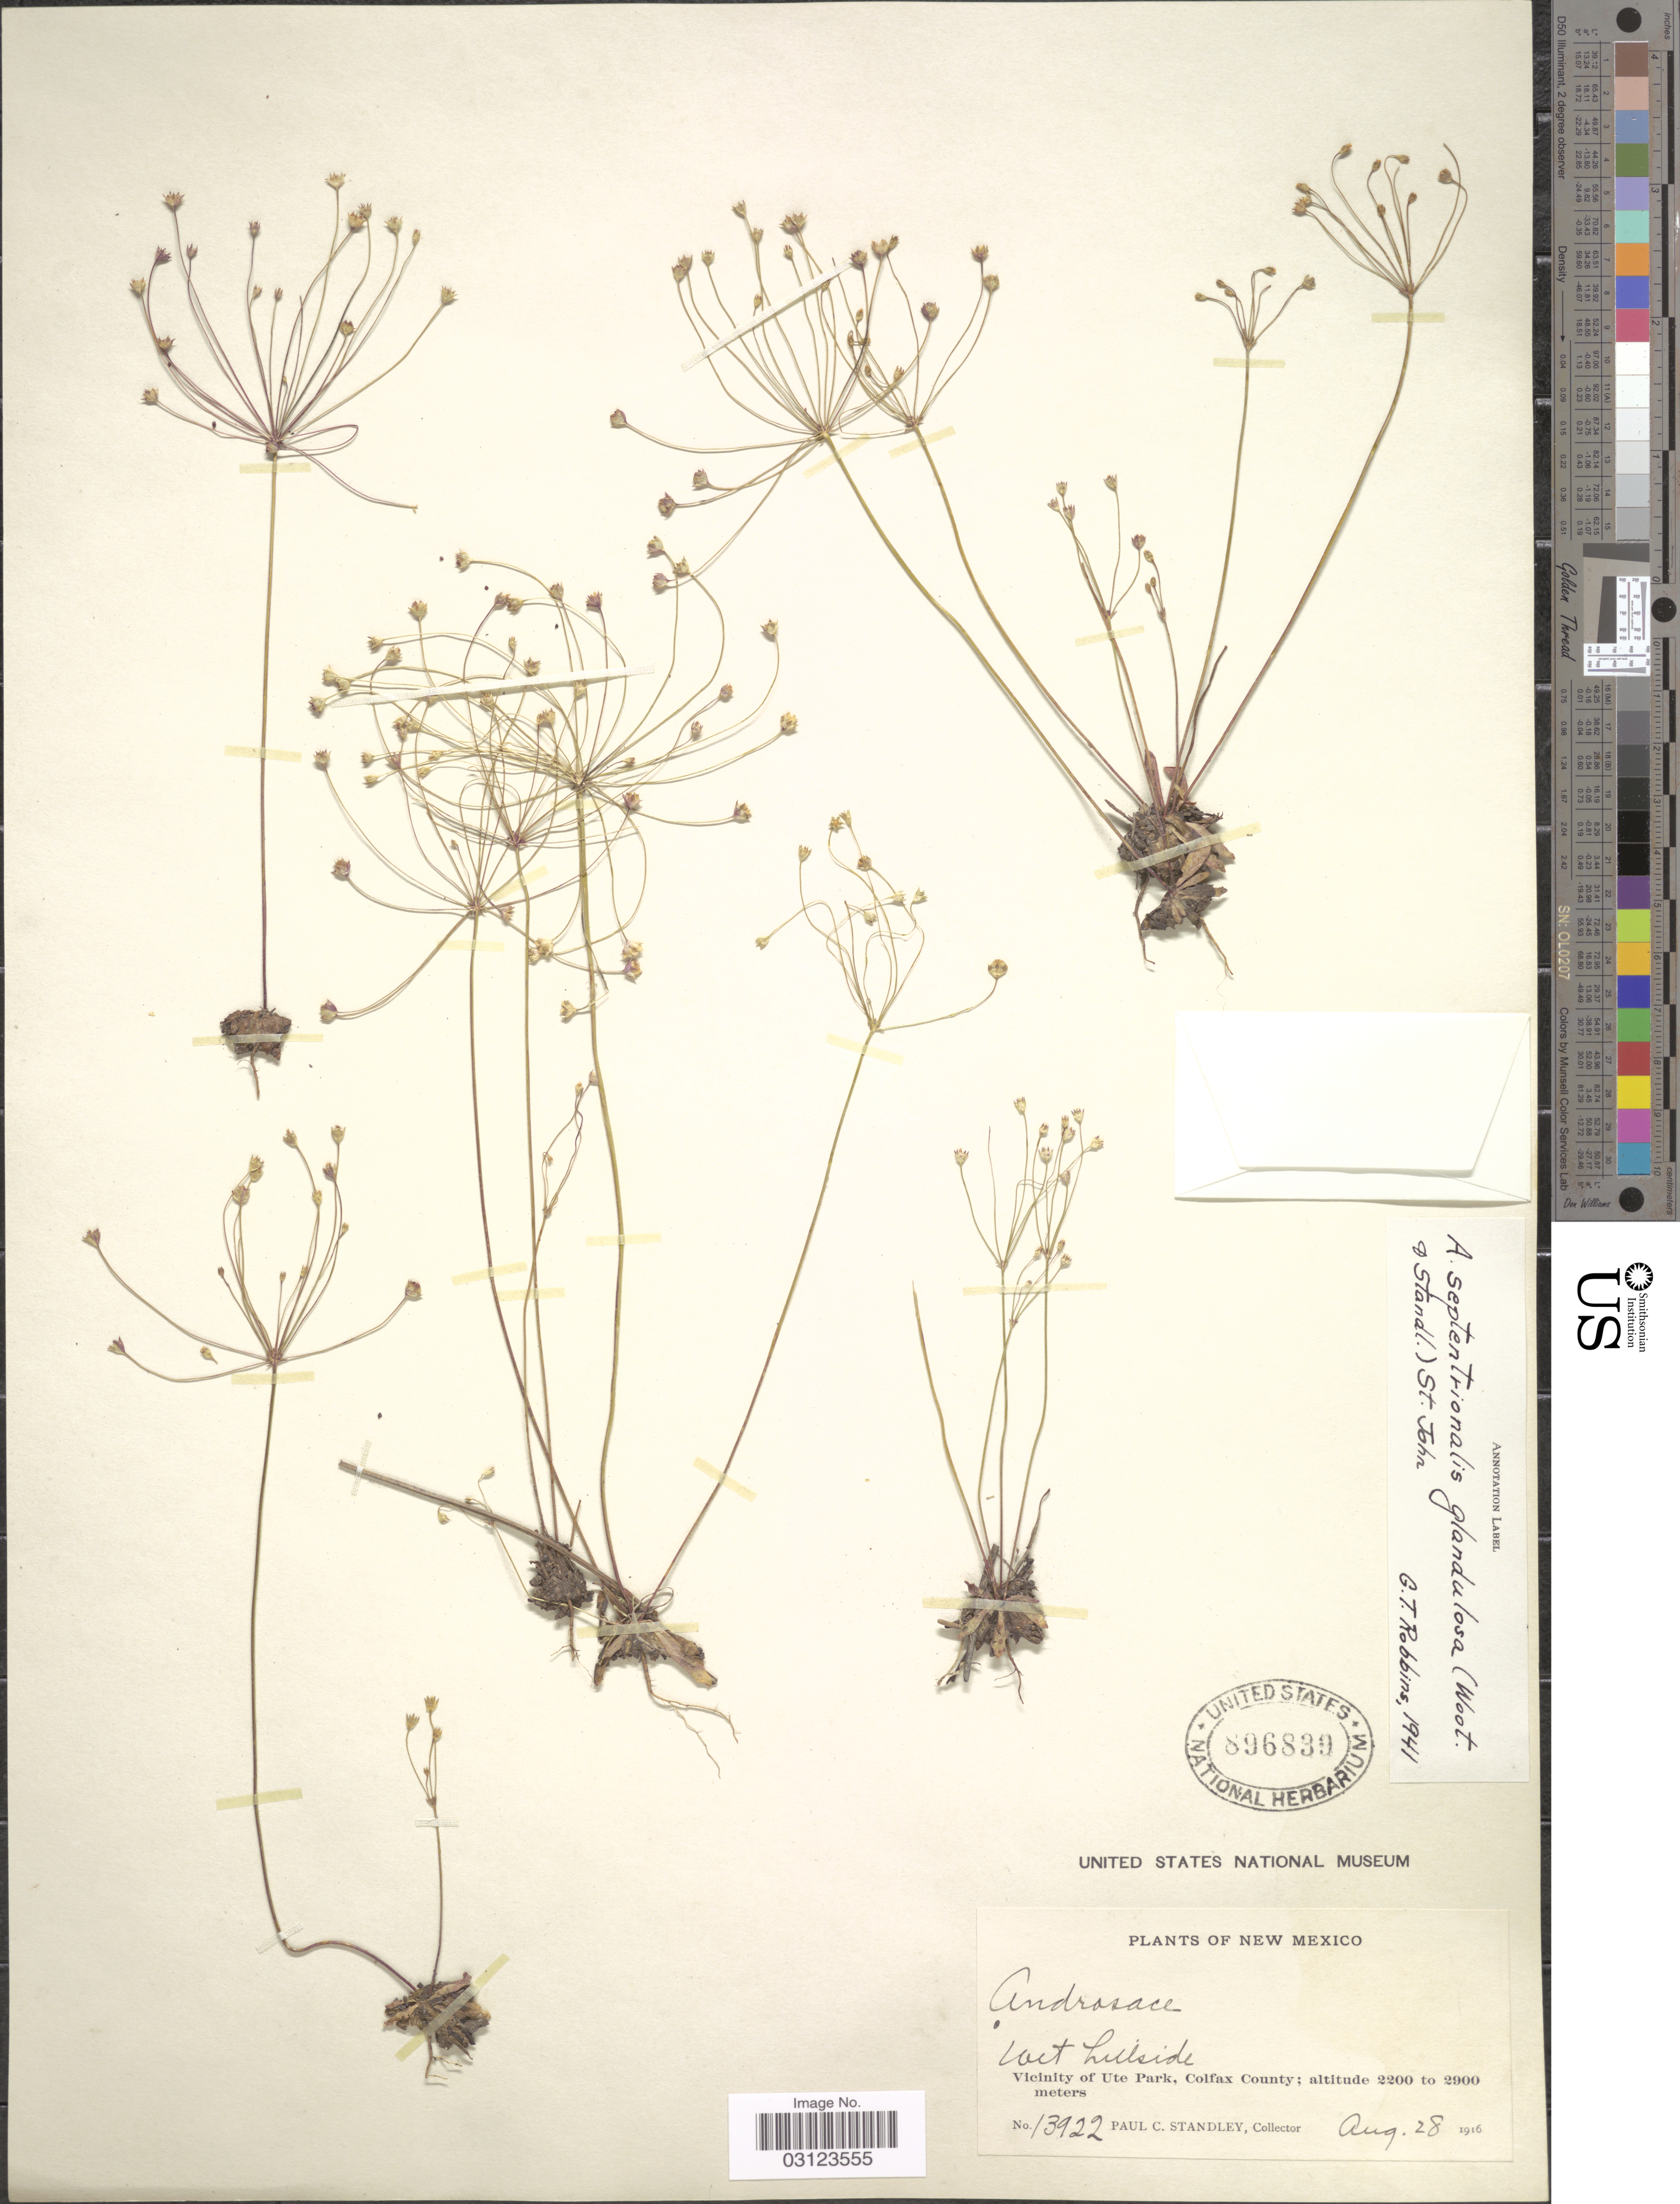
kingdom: Plantae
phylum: Tracheophyta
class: Magnoliopsida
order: Ericales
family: Primulaceae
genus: Androsace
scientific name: Androsace septentrionalis subsp. glandulosa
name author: (Wooton & Standl.) G.T. Robbins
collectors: P. C. Standley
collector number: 13922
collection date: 1916-08-28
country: United States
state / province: New Mexico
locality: Vicinity of Ute Park, Colfax County.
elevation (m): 2200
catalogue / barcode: US 896839